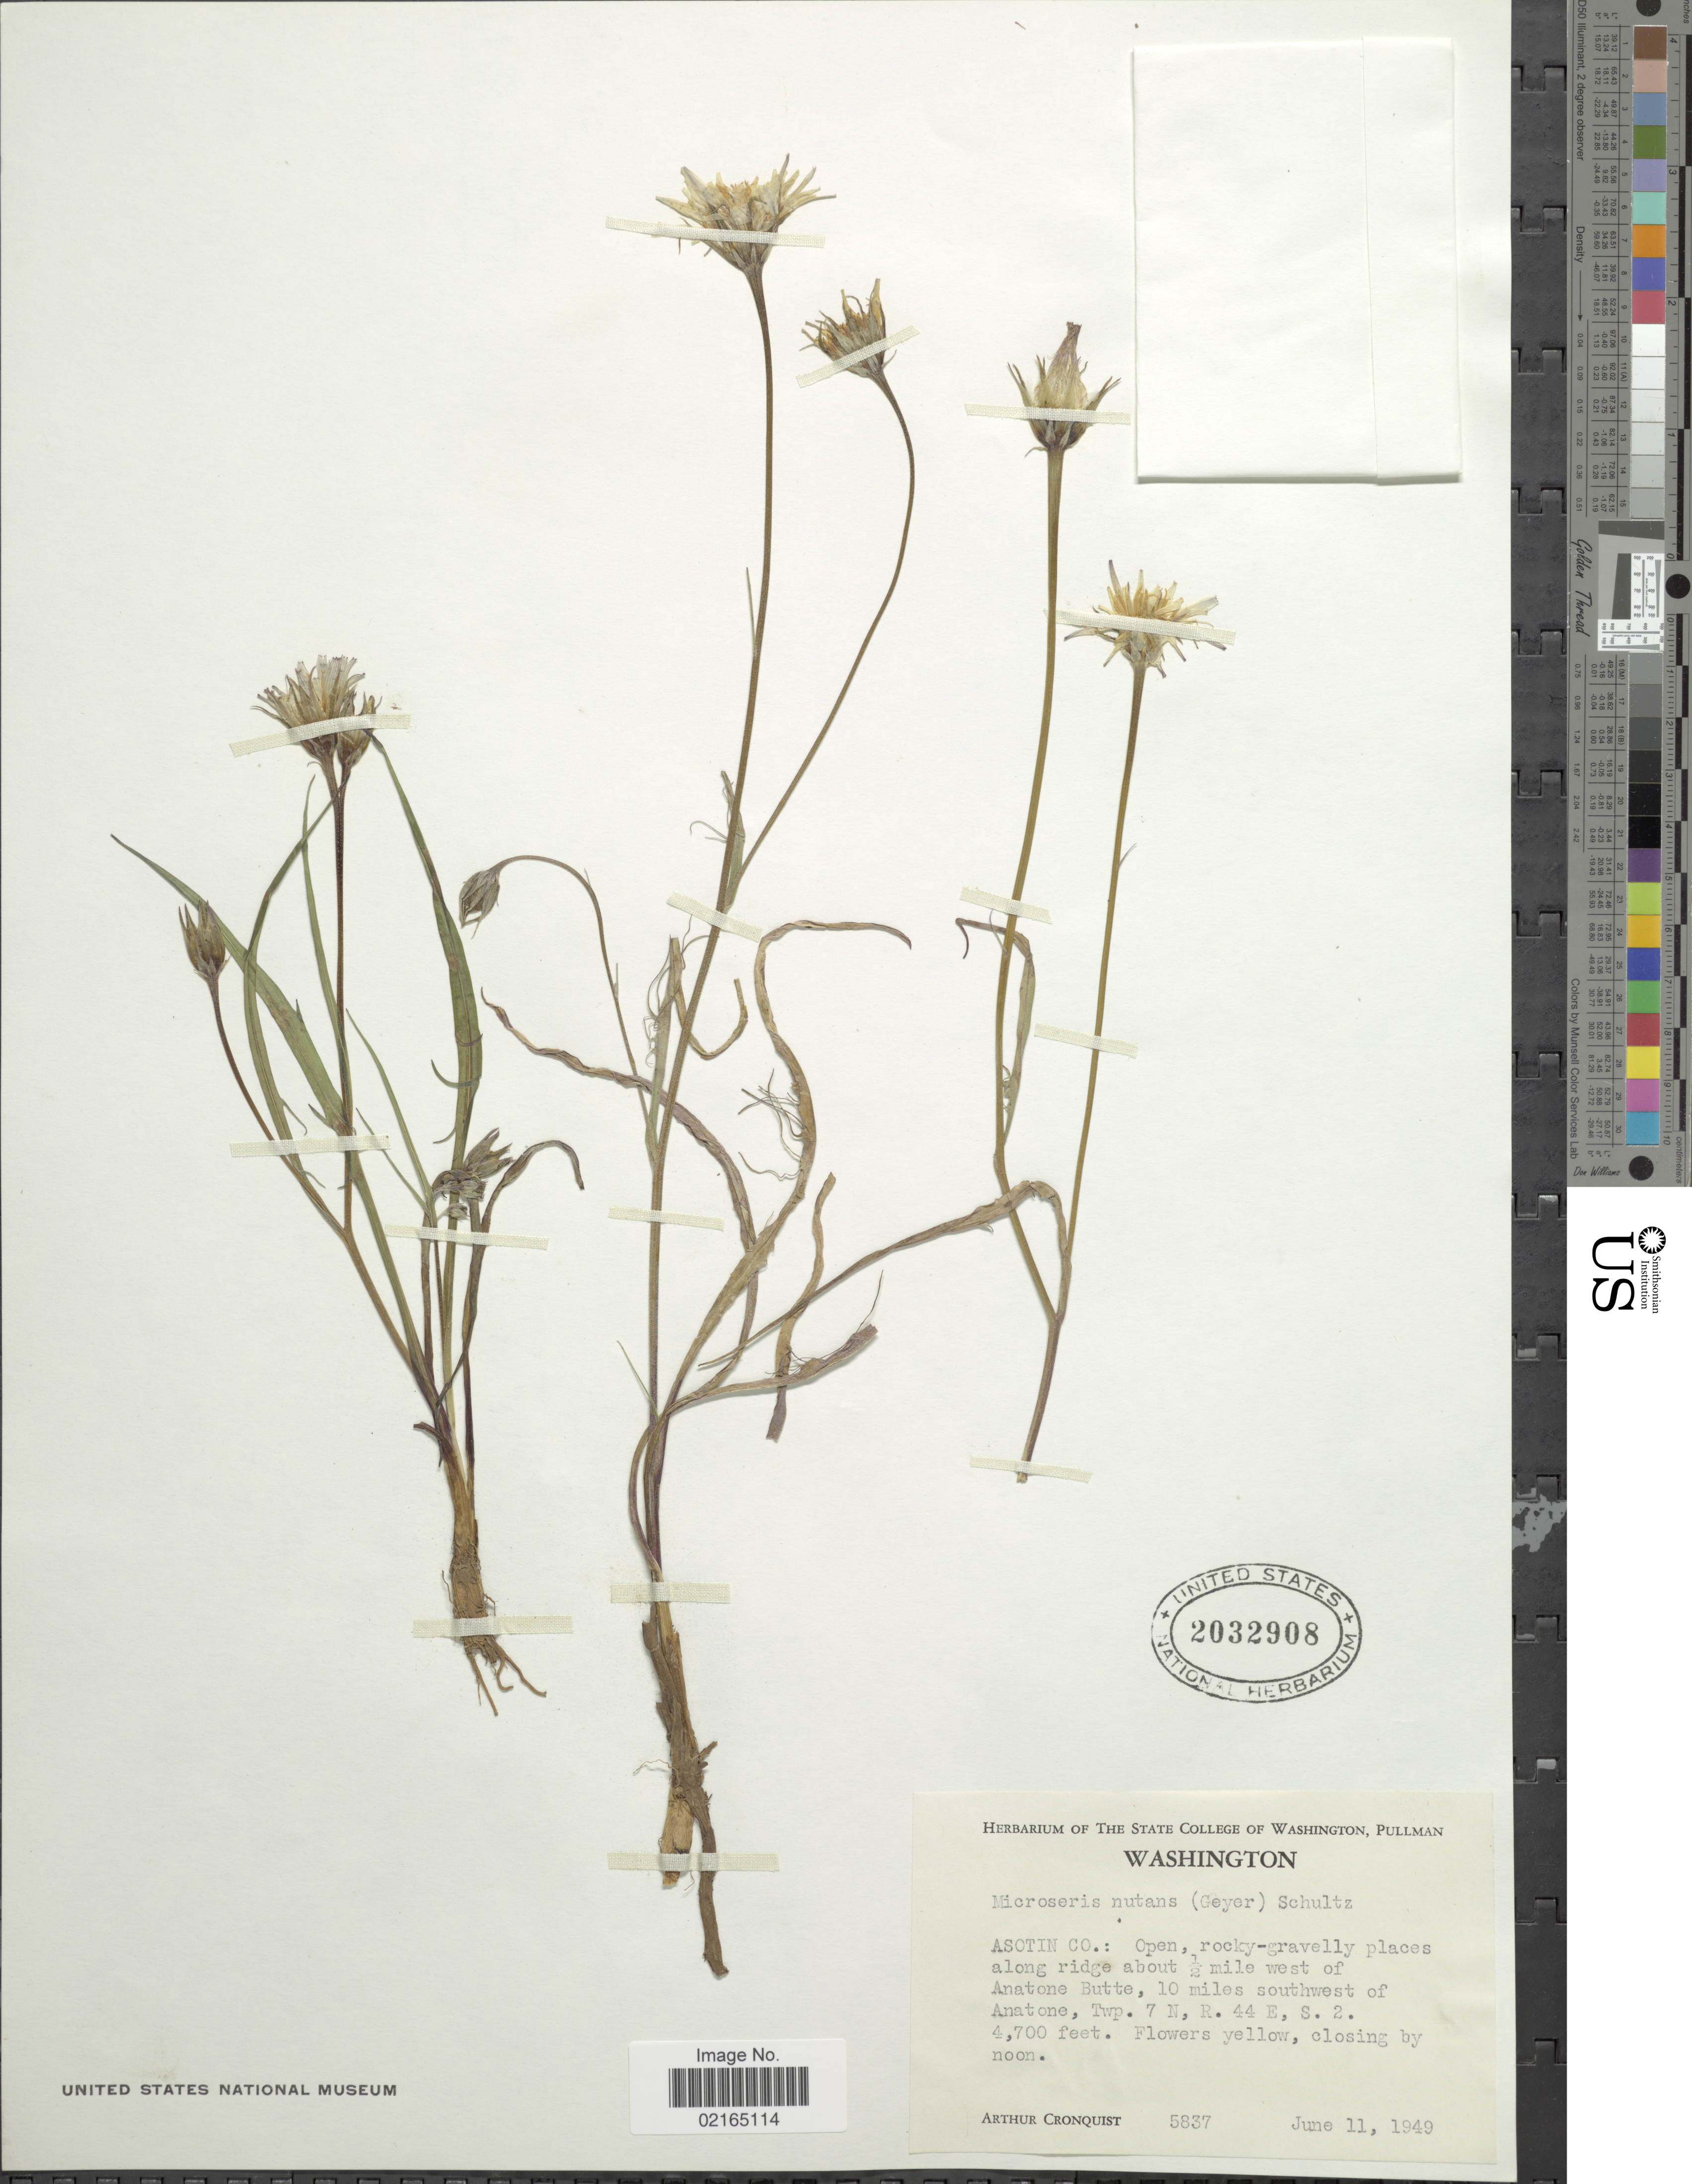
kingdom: Plantae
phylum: Tracheophyta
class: Magnoliopsida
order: Asterales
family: Asteraceae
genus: Microseris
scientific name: Microseris nutans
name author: (Hook.) Sch. Bip.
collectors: A. J. Cronquist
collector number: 5837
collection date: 1949-06-11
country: United States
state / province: Washington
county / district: Asotin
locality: Aotin Co.: open, rocky-gravelly places along ridge about 1/2 mile west of Anatone Butte, 10 miles southwest of Anatone, Twp. 7 N, R. 44 E, S. 2.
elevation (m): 1433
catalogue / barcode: US 2032908